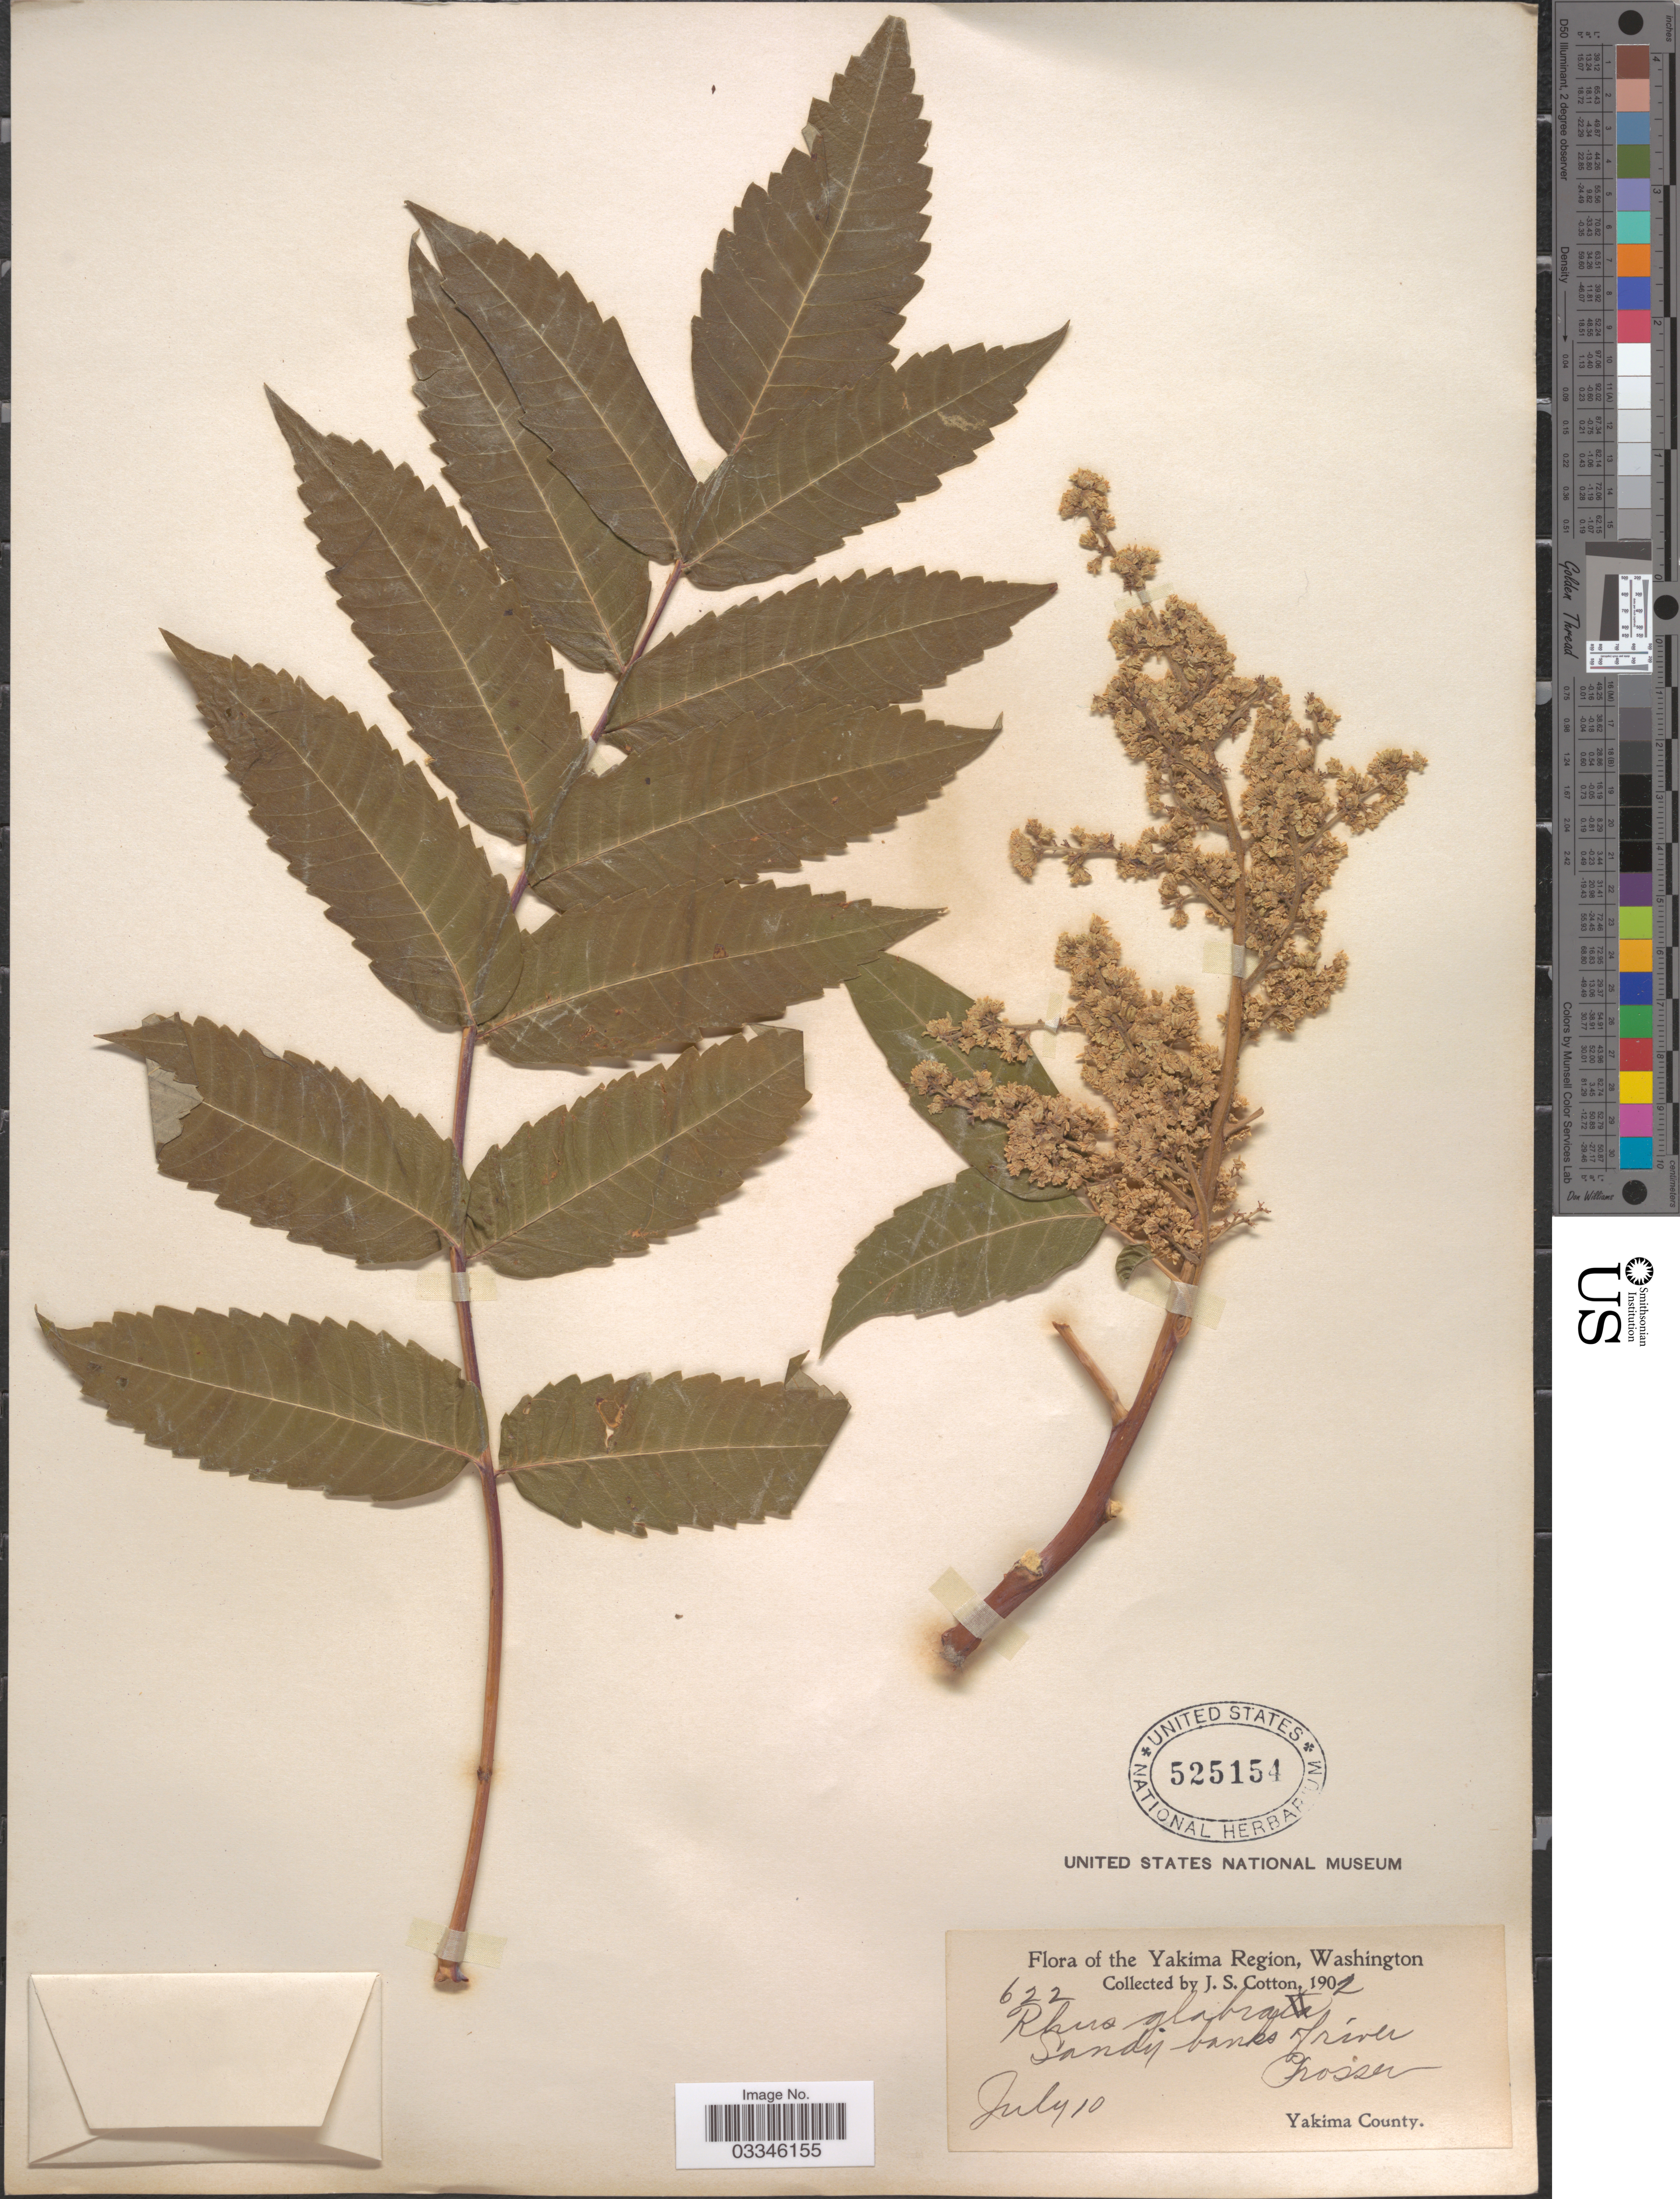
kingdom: Plantae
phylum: Tracheophyta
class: Magnoliopsida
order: Sapindales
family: Anacardiaceae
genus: Rhus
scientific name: Rhus glabra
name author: L.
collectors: J. S. Cotton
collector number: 622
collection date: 1902-07-10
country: United States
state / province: Washington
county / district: Yakima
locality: The Yakima Region. Sandy banks of river Prosser. Yakima County.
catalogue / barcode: US 525154